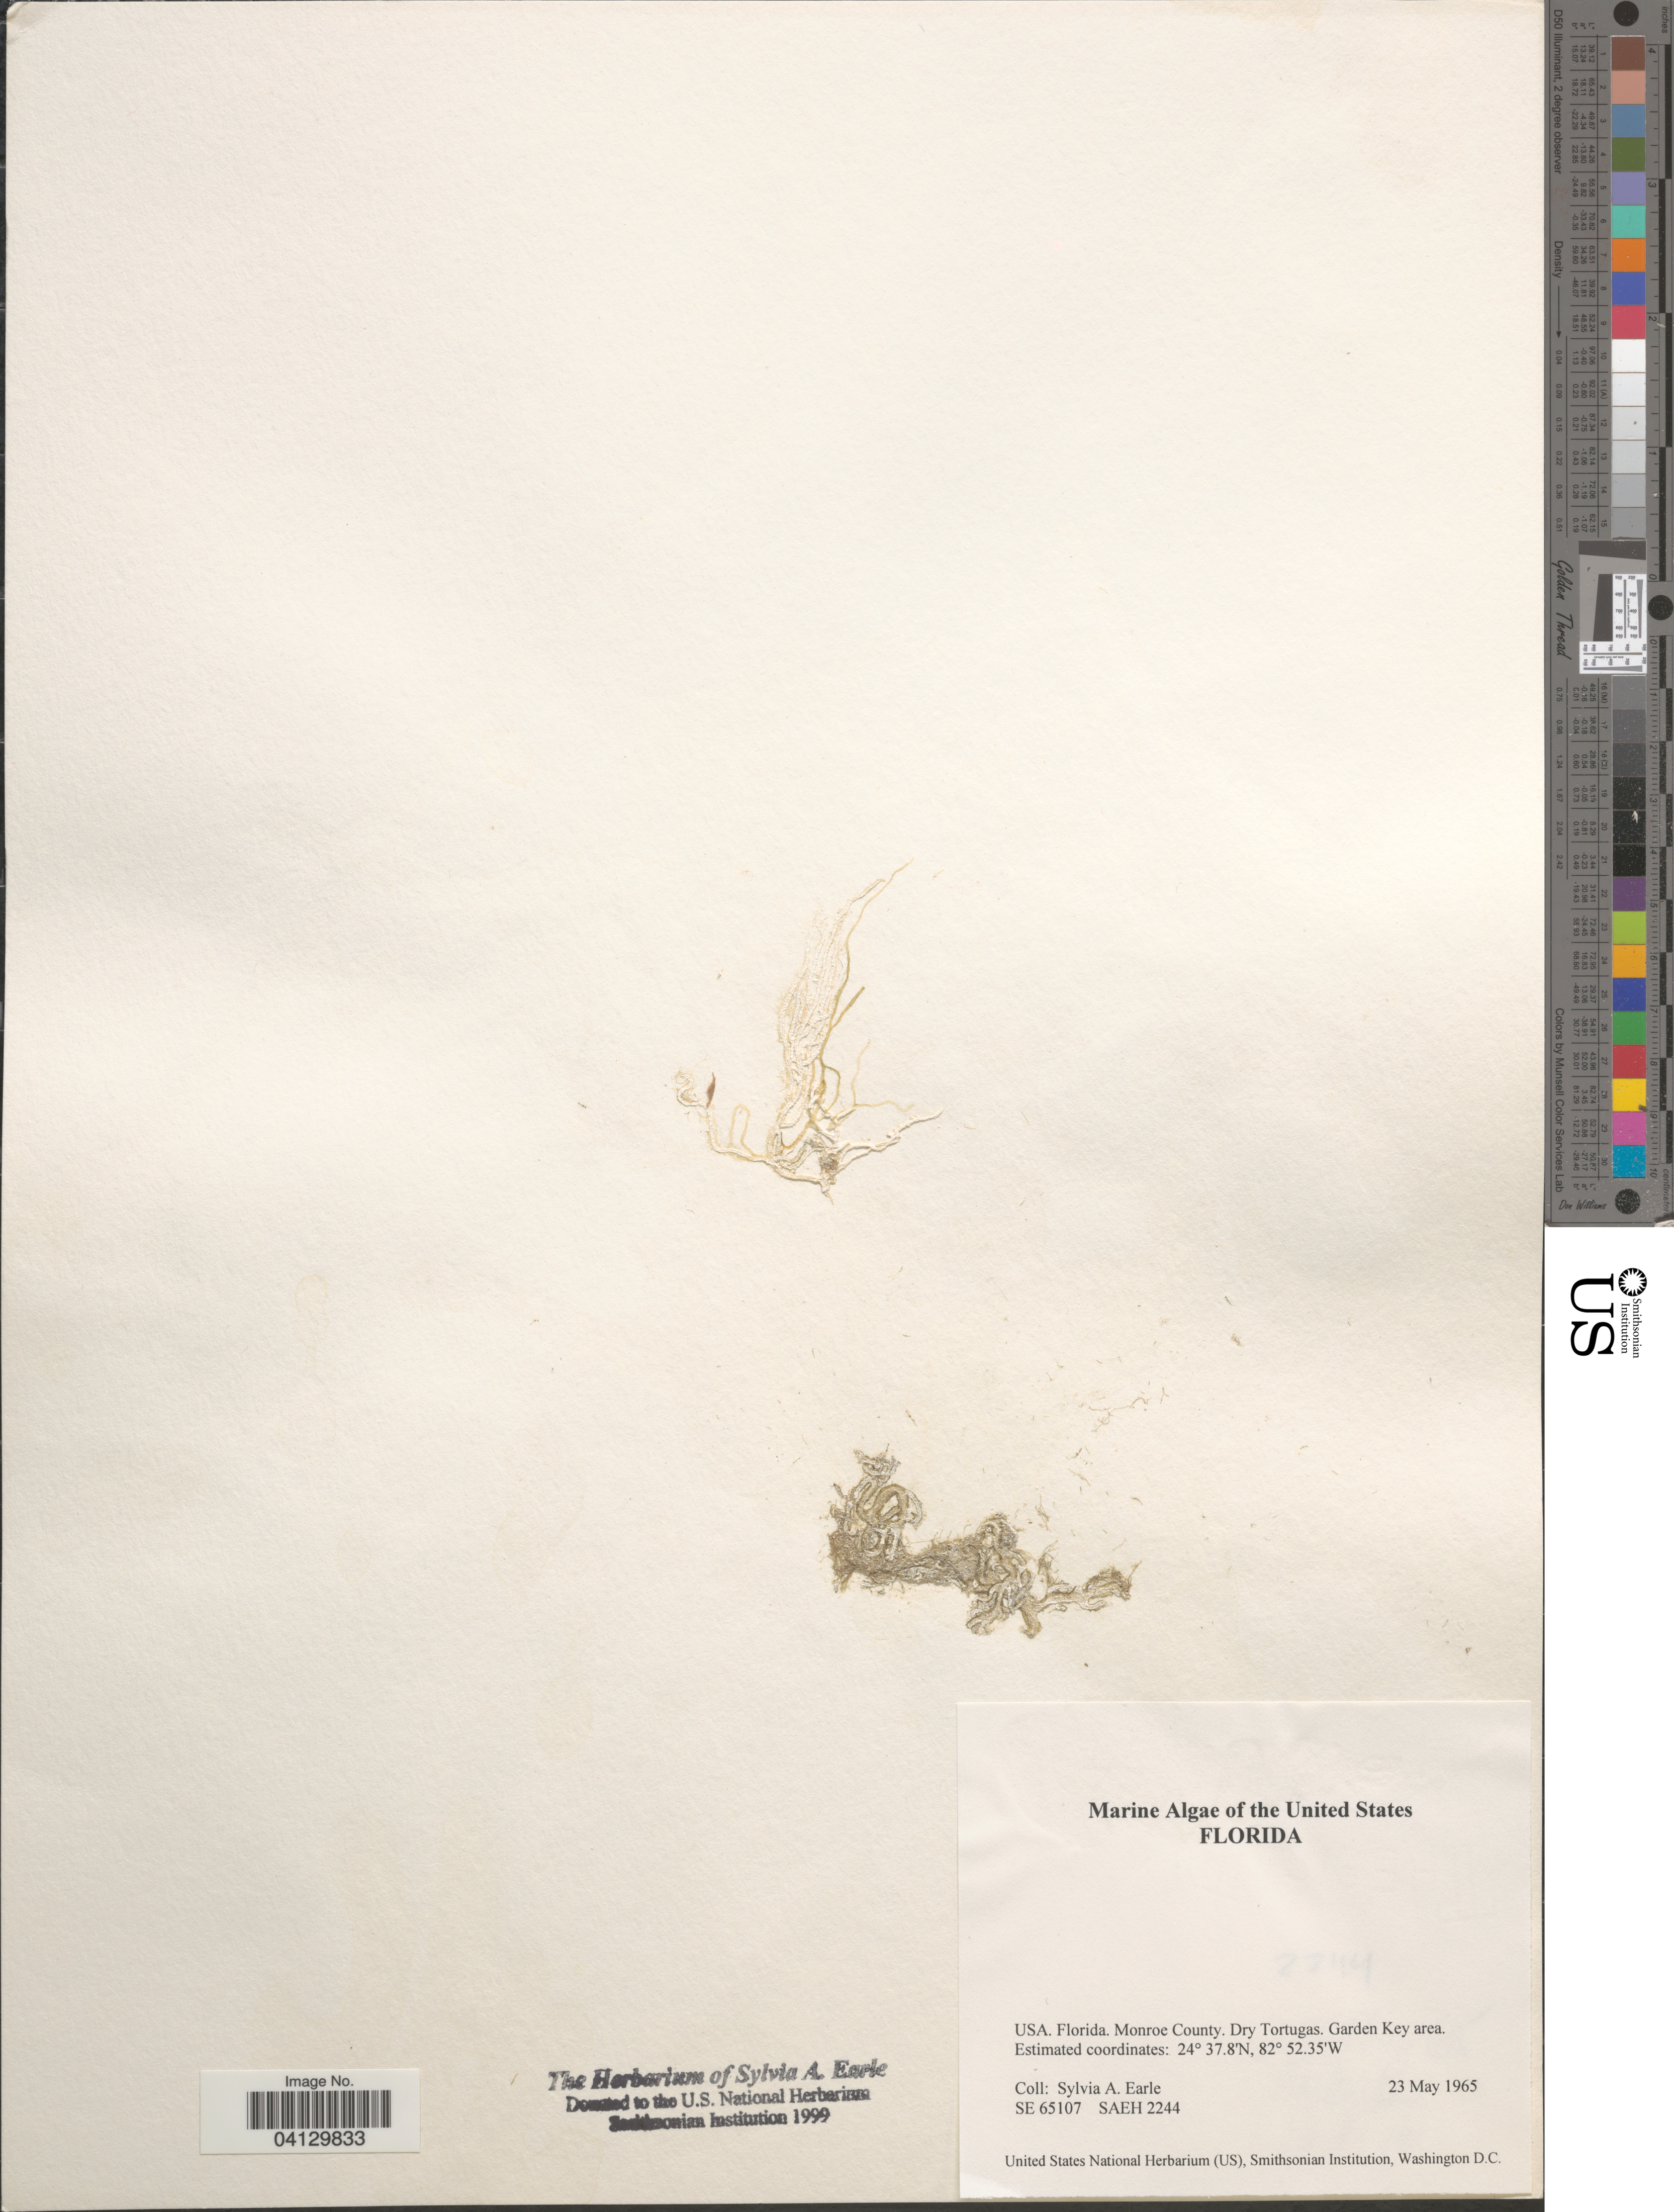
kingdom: Plantae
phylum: Rhodophyta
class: Florideophyceae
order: Acrochaetiales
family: Acrochaetiaceae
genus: Acrochaetium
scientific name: Acrochaetium barbadense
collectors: S. A. Earle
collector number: SE65107/SAEH2244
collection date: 1965-05-23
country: United States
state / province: Florida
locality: Monroe County. Dry Tortugas. Garden Key area.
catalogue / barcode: US 240485